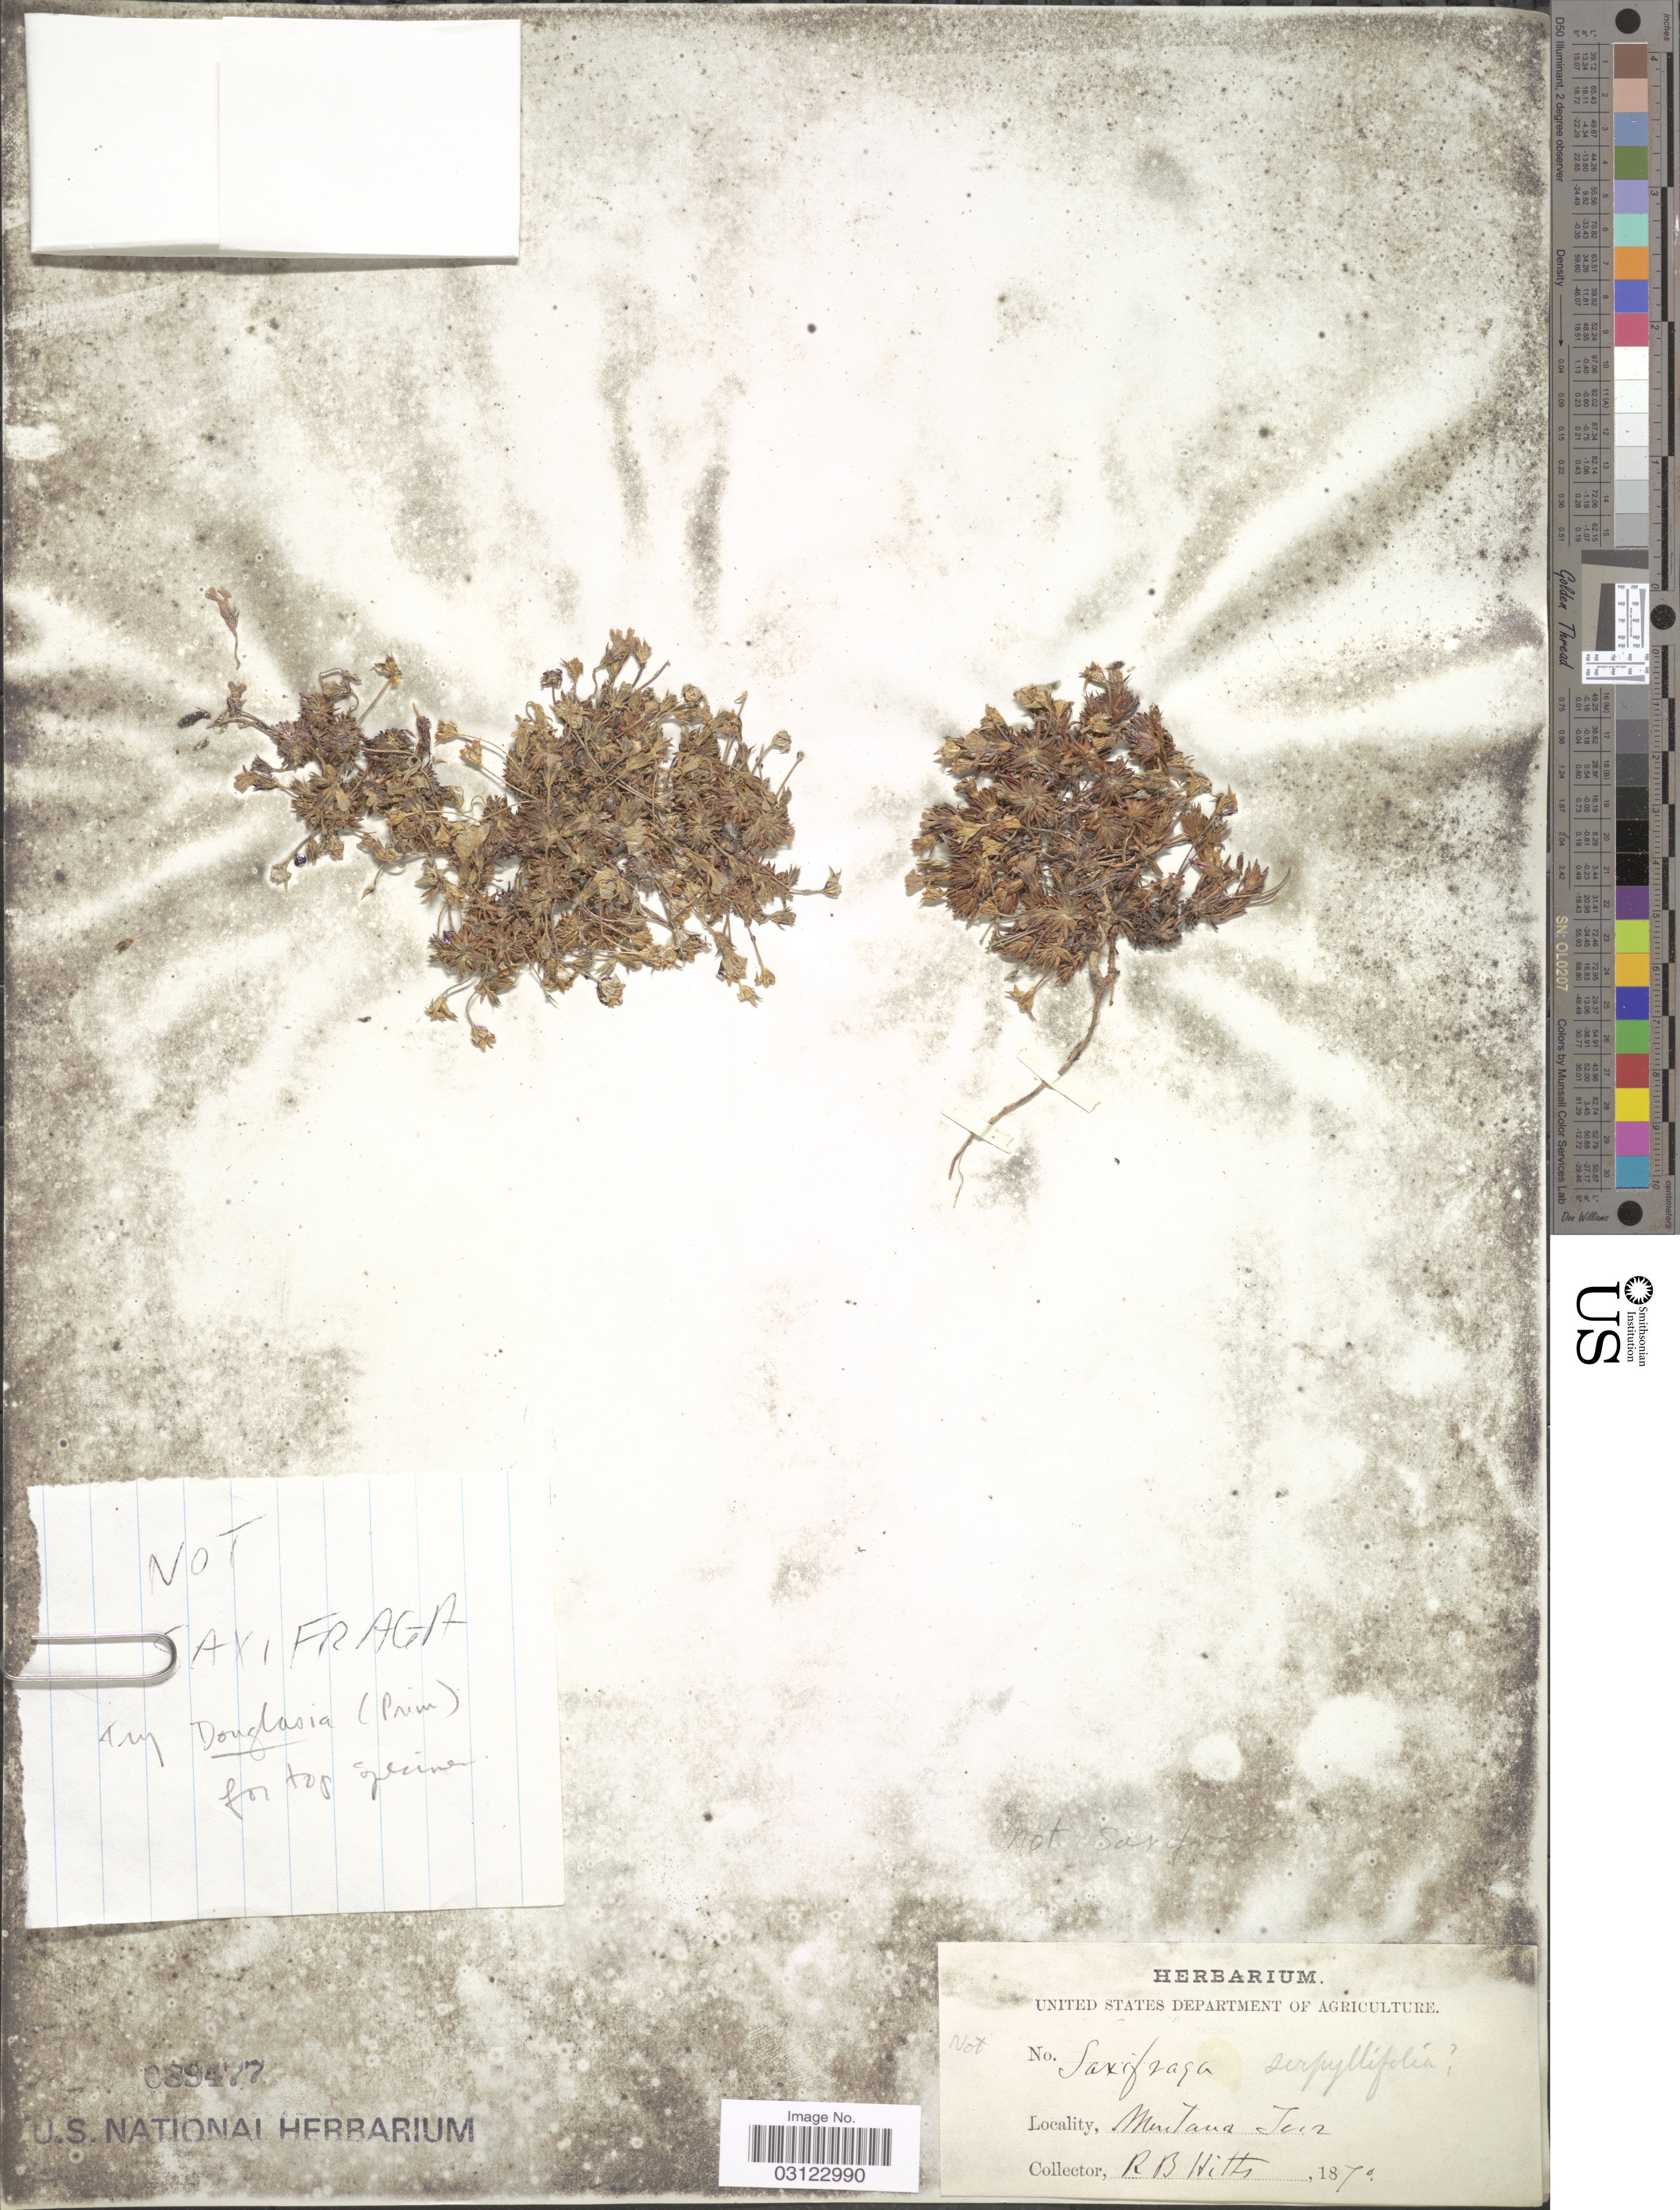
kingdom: Plantae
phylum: Tracheophyta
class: Magnoliopsida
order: Ericales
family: Primulaceae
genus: Douglasia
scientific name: Douglasia sp.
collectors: R. Hitts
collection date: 1870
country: United States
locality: Montana Terr.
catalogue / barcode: US 89477